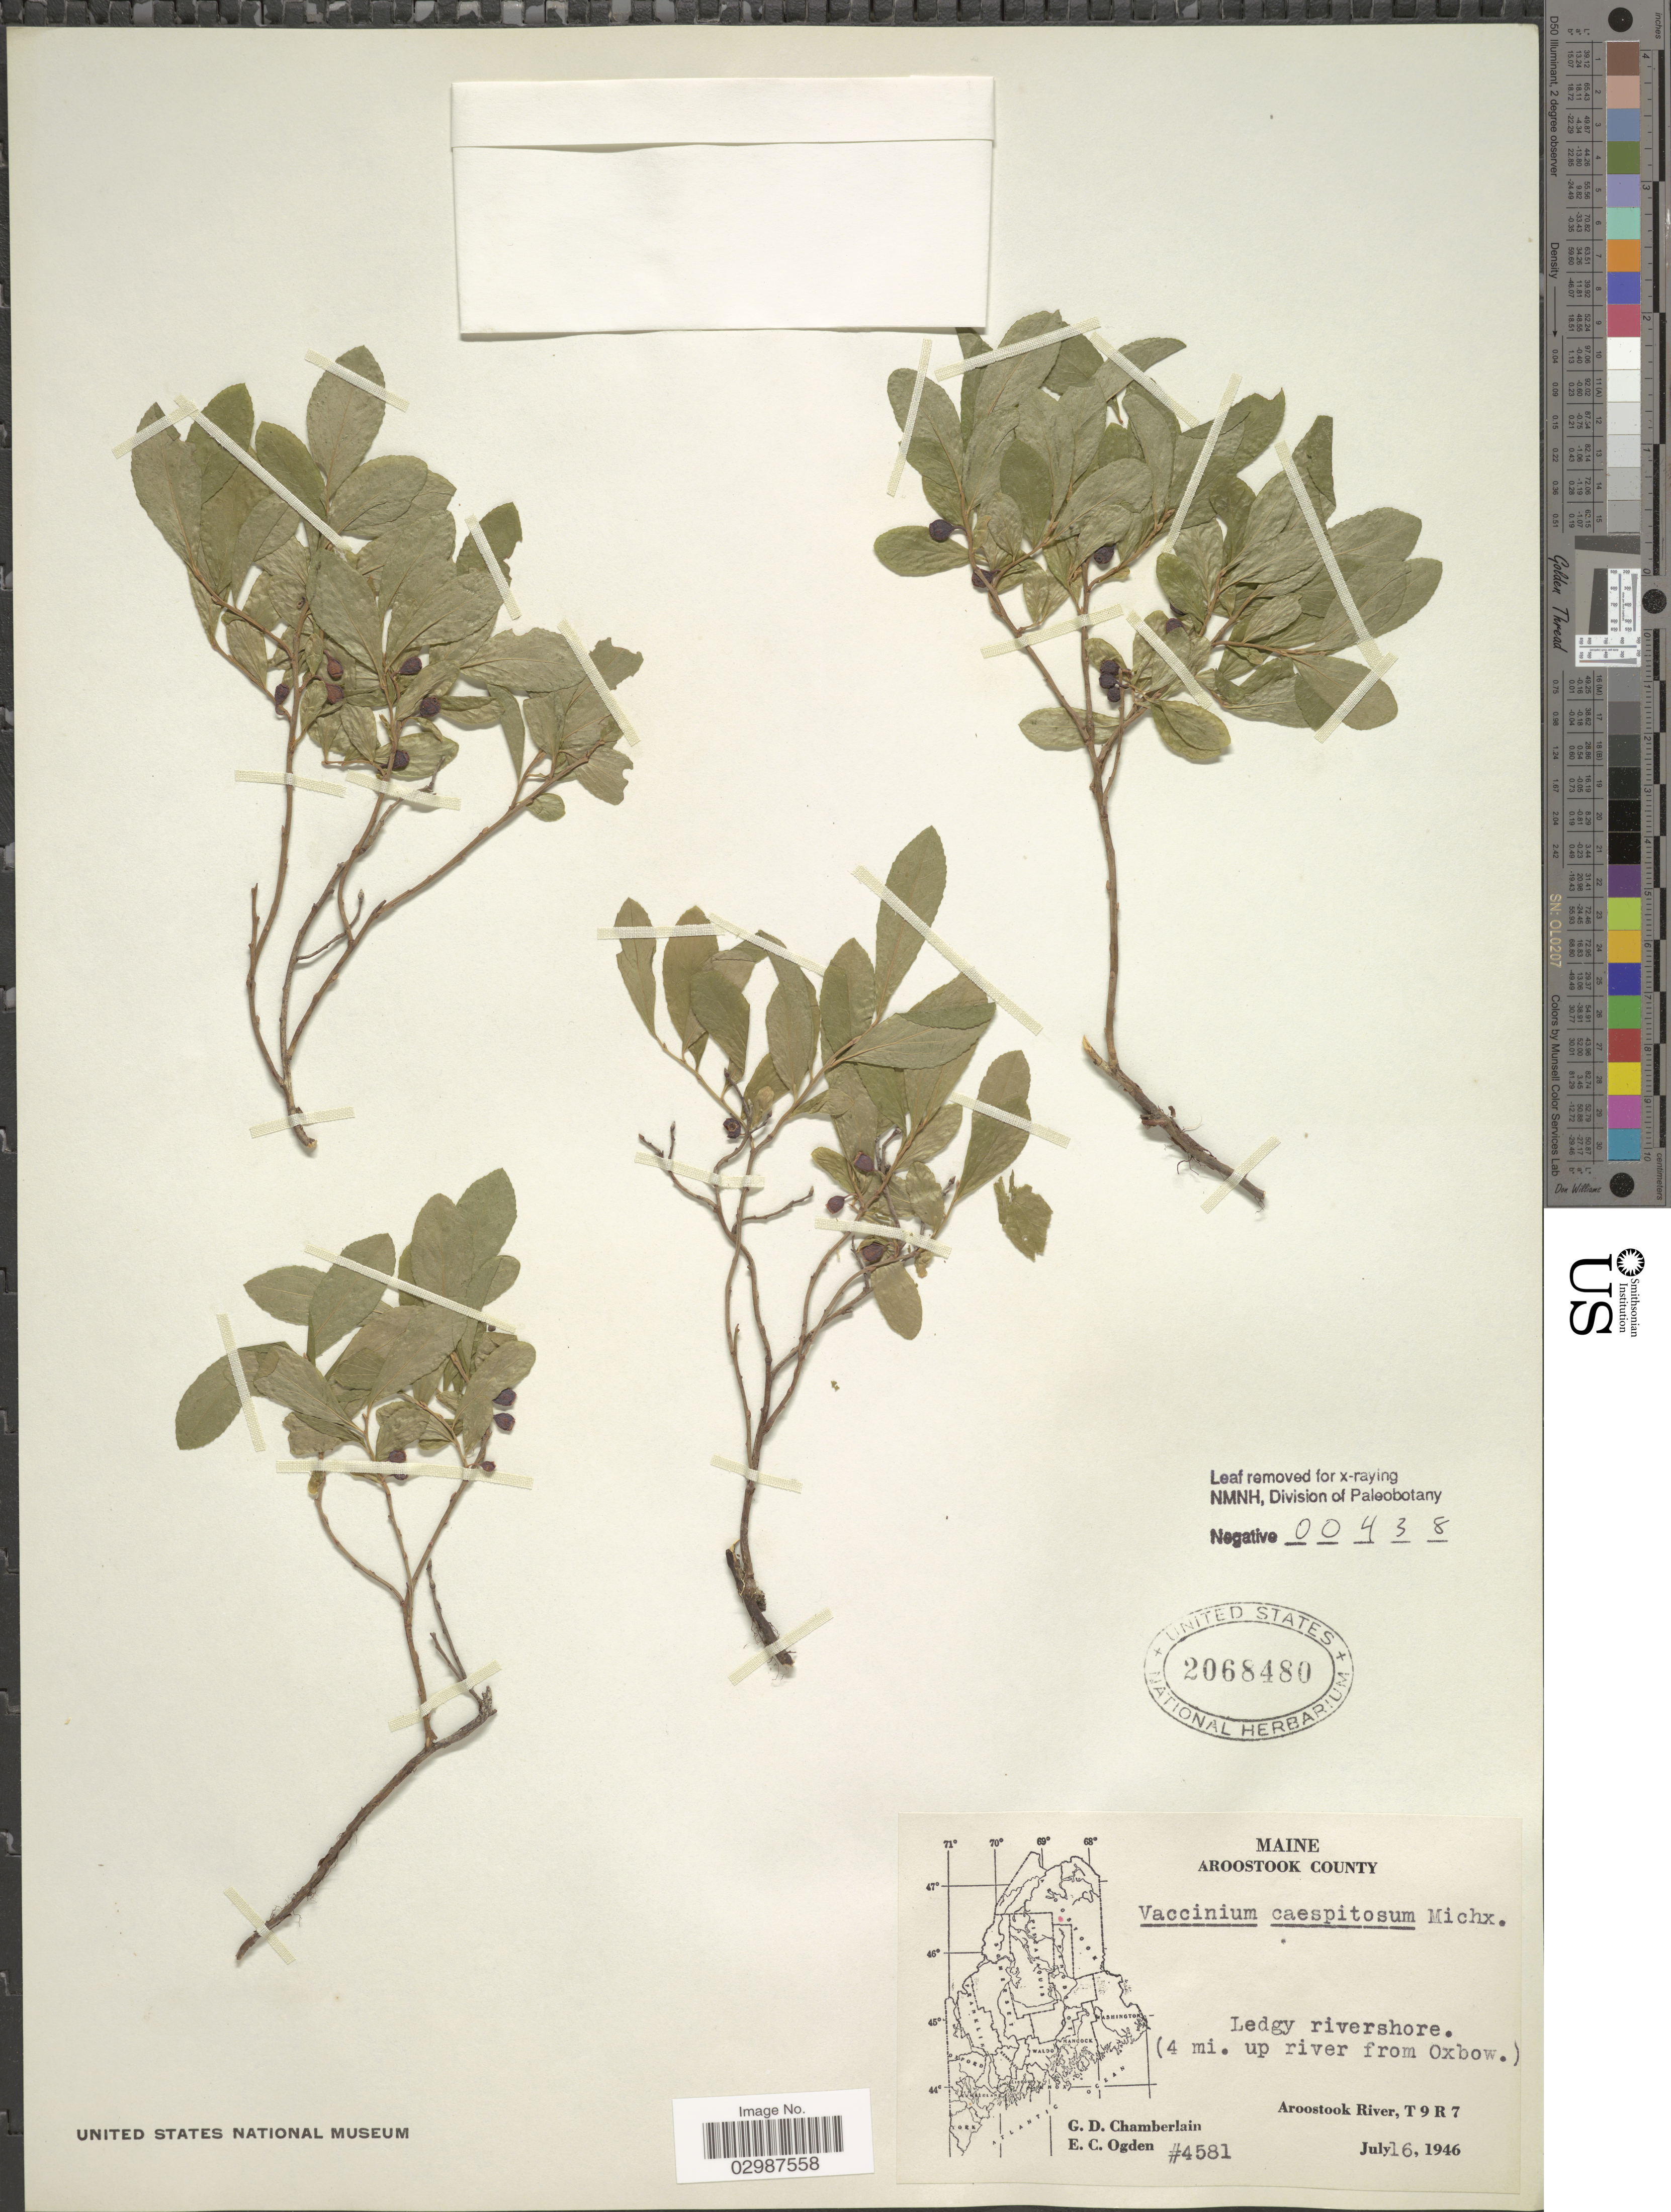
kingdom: Plantae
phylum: Tracheophyta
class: Magnoliopsida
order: Ericales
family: Ericaceae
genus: Vaccinium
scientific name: Vaccinium caespitosum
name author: Michx.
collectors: G. D. Chamberlain & E. Ogden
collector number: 4581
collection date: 1946-07-16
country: United States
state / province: Maine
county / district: Aroostook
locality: (4 mi. up river from Oxbow.). Aroostook River, T9 R7.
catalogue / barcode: US 2068480